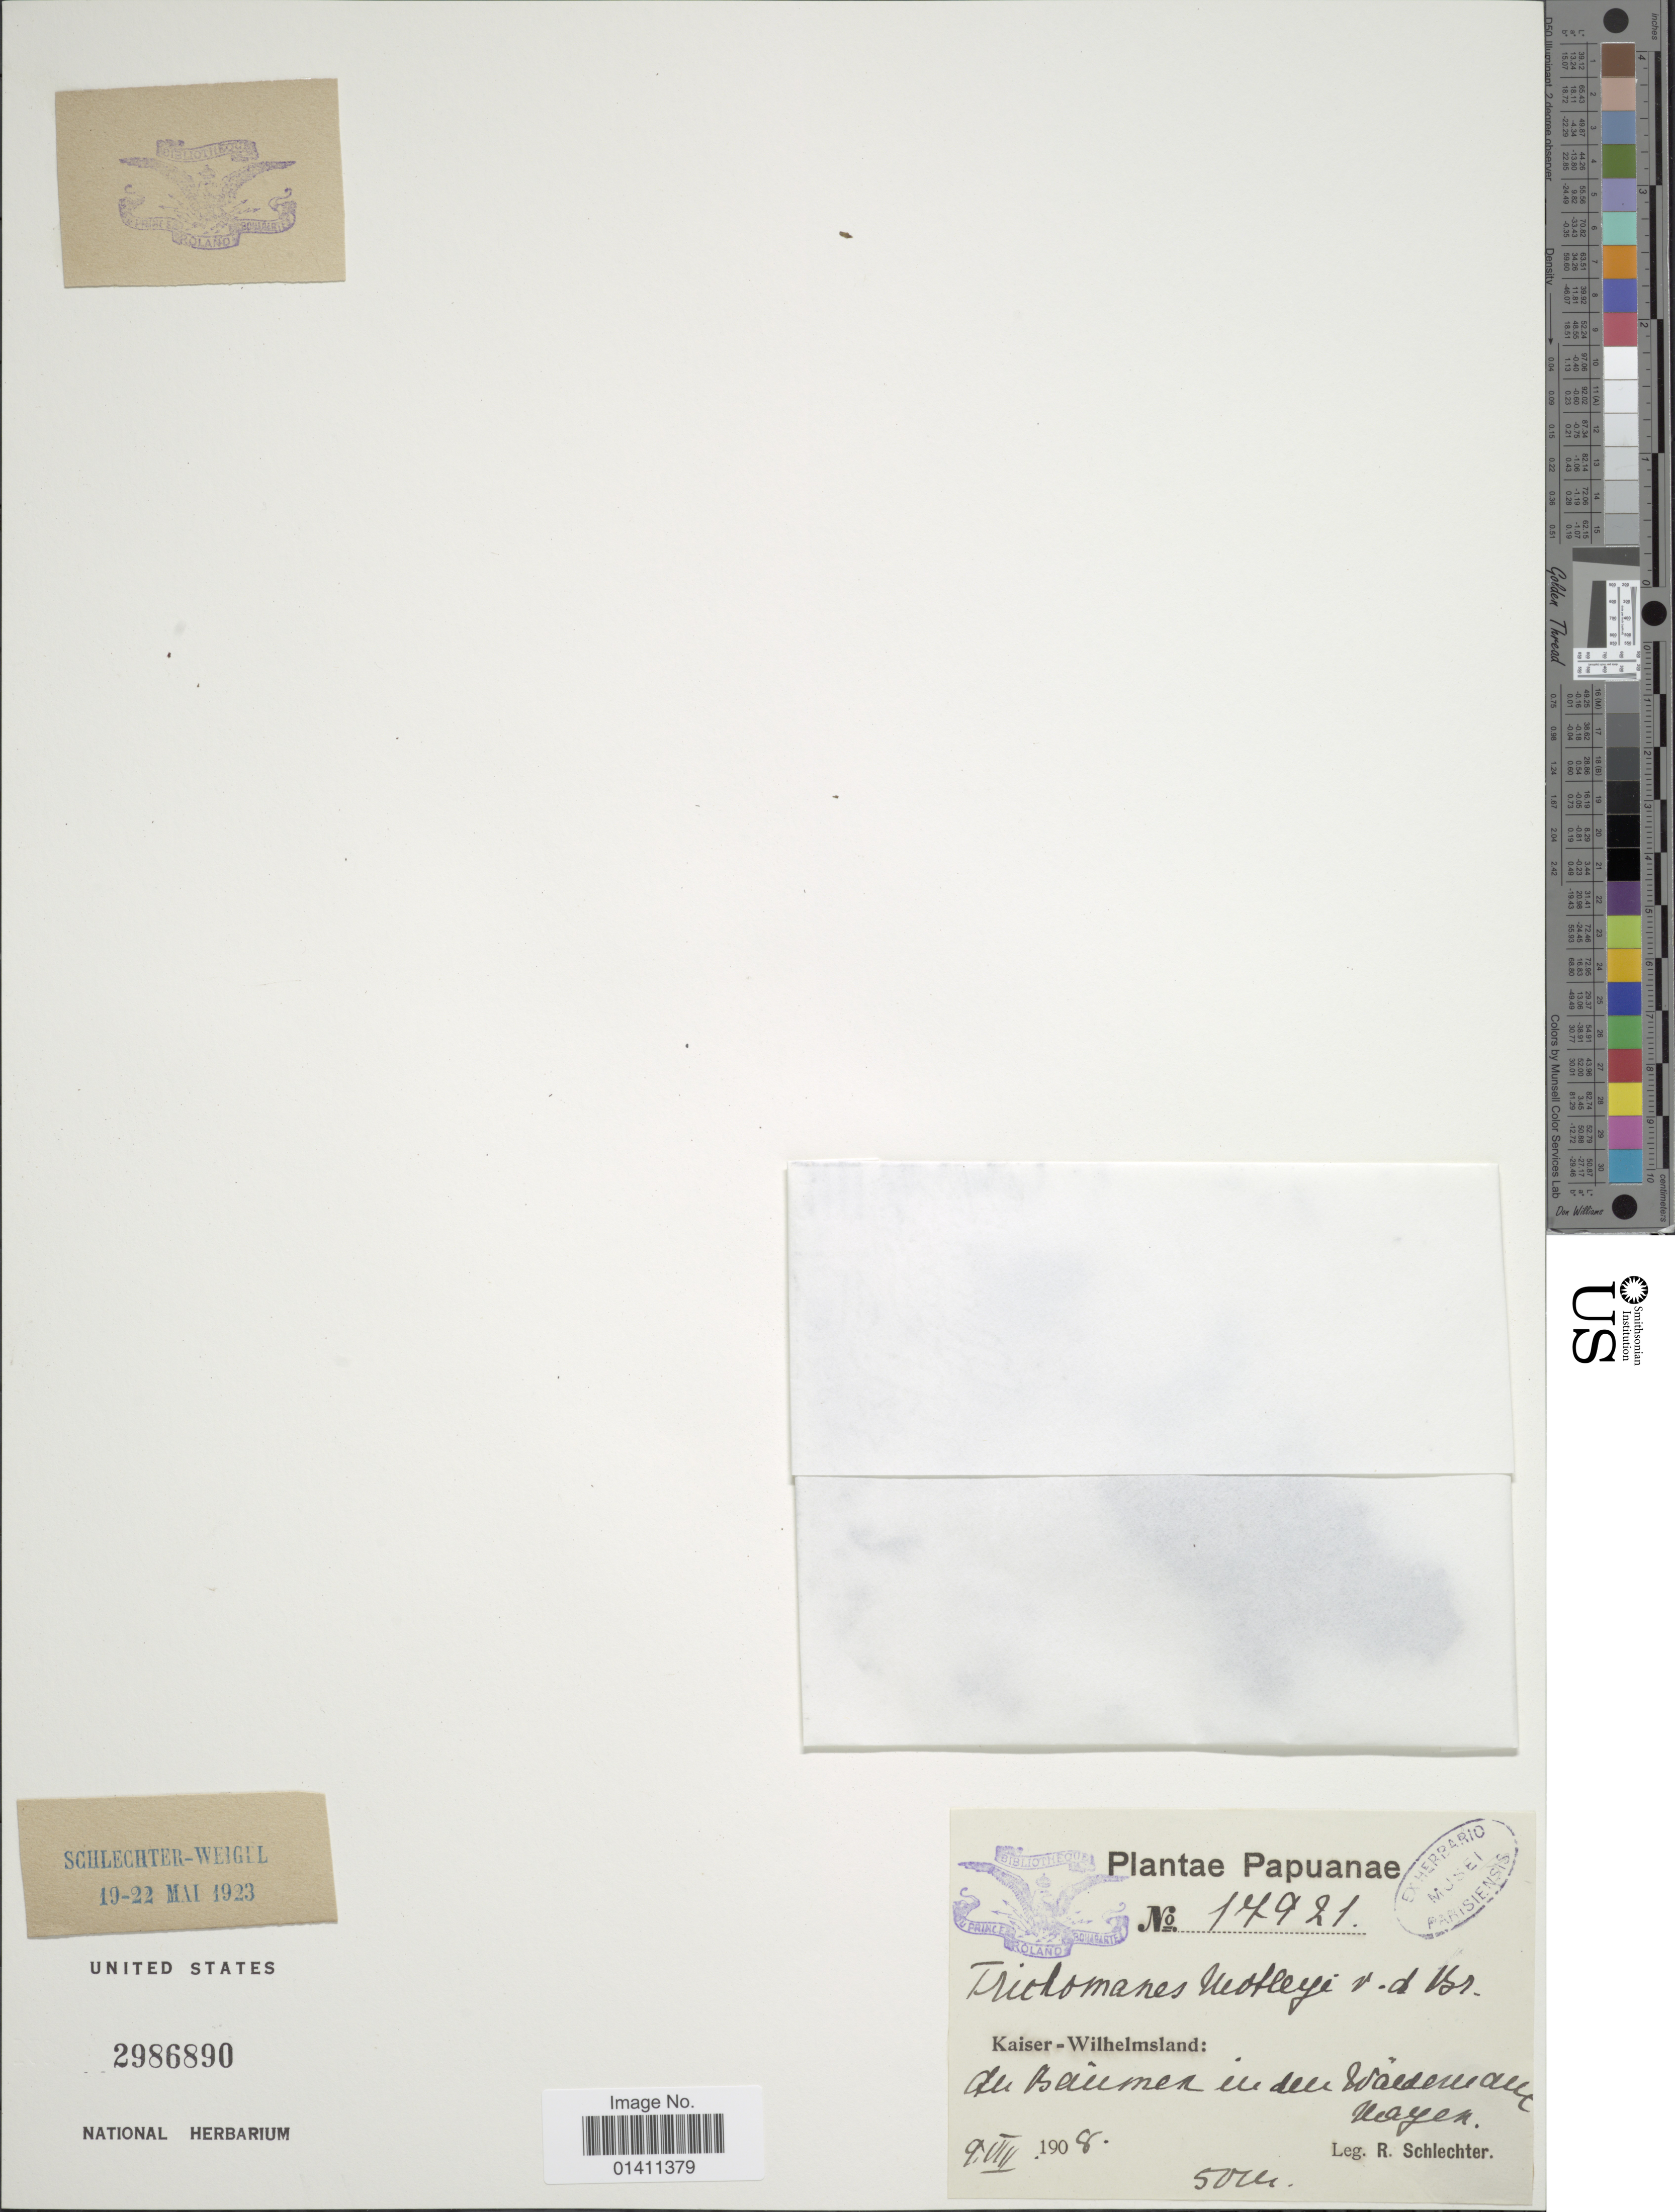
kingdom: Plantae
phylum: Tracheophyta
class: Polypodiopsida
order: Hymenophyllales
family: Hymenophyllaceae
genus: Didymoglossum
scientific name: Didymoglossum motleyi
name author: (Bosch) Ebihara & K. Iwats.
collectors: F. R. R. Schlechter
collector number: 17921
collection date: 1908-07-09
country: Papua New Guinea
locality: Plantae Papuanae. Kaiser-Wilhelmsland: An Bäumen in den Wäldern am Mayen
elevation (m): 50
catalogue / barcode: US 2986890